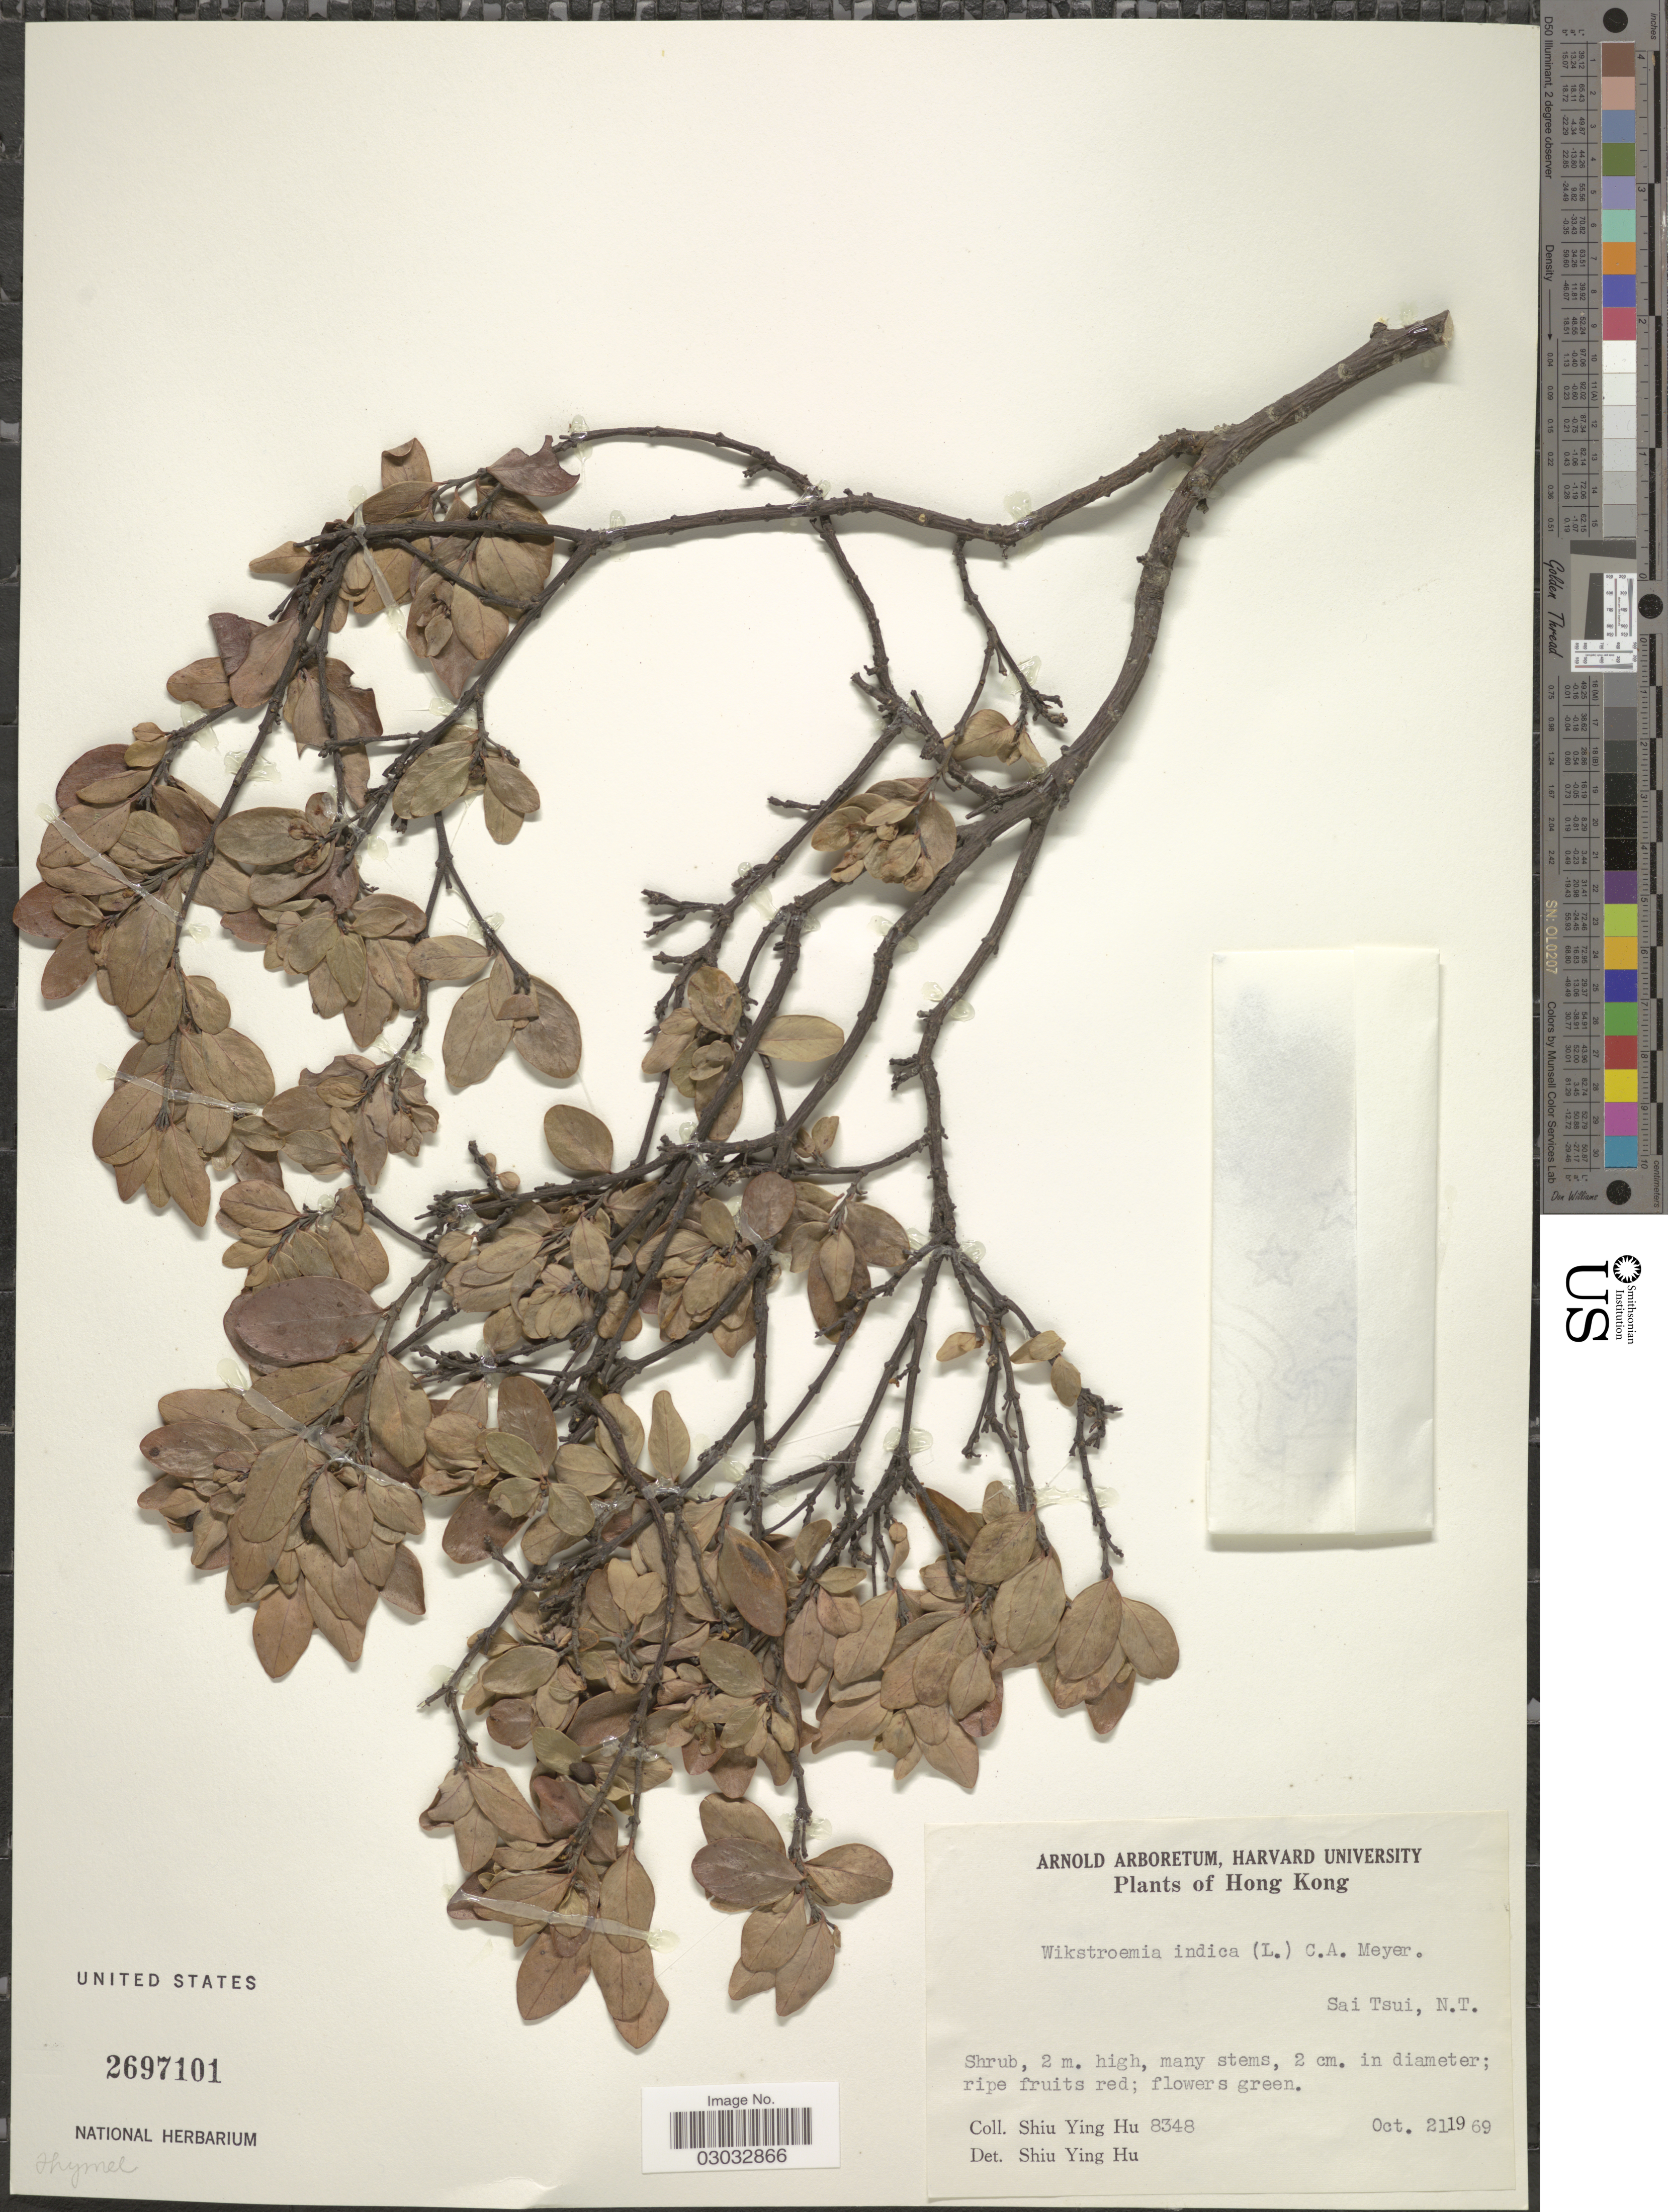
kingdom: Plantae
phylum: Tracheophyta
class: Magnoliopsida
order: Malvales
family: Thymelaeaceae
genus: Wikstroemia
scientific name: Wikstroemia indica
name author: (L.) C.A. Mey.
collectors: S. Y. Hu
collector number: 8348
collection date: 1969-10-21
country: China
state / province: Hong Kong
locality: Sai Tsui, N. T.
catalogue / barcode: US 2697101